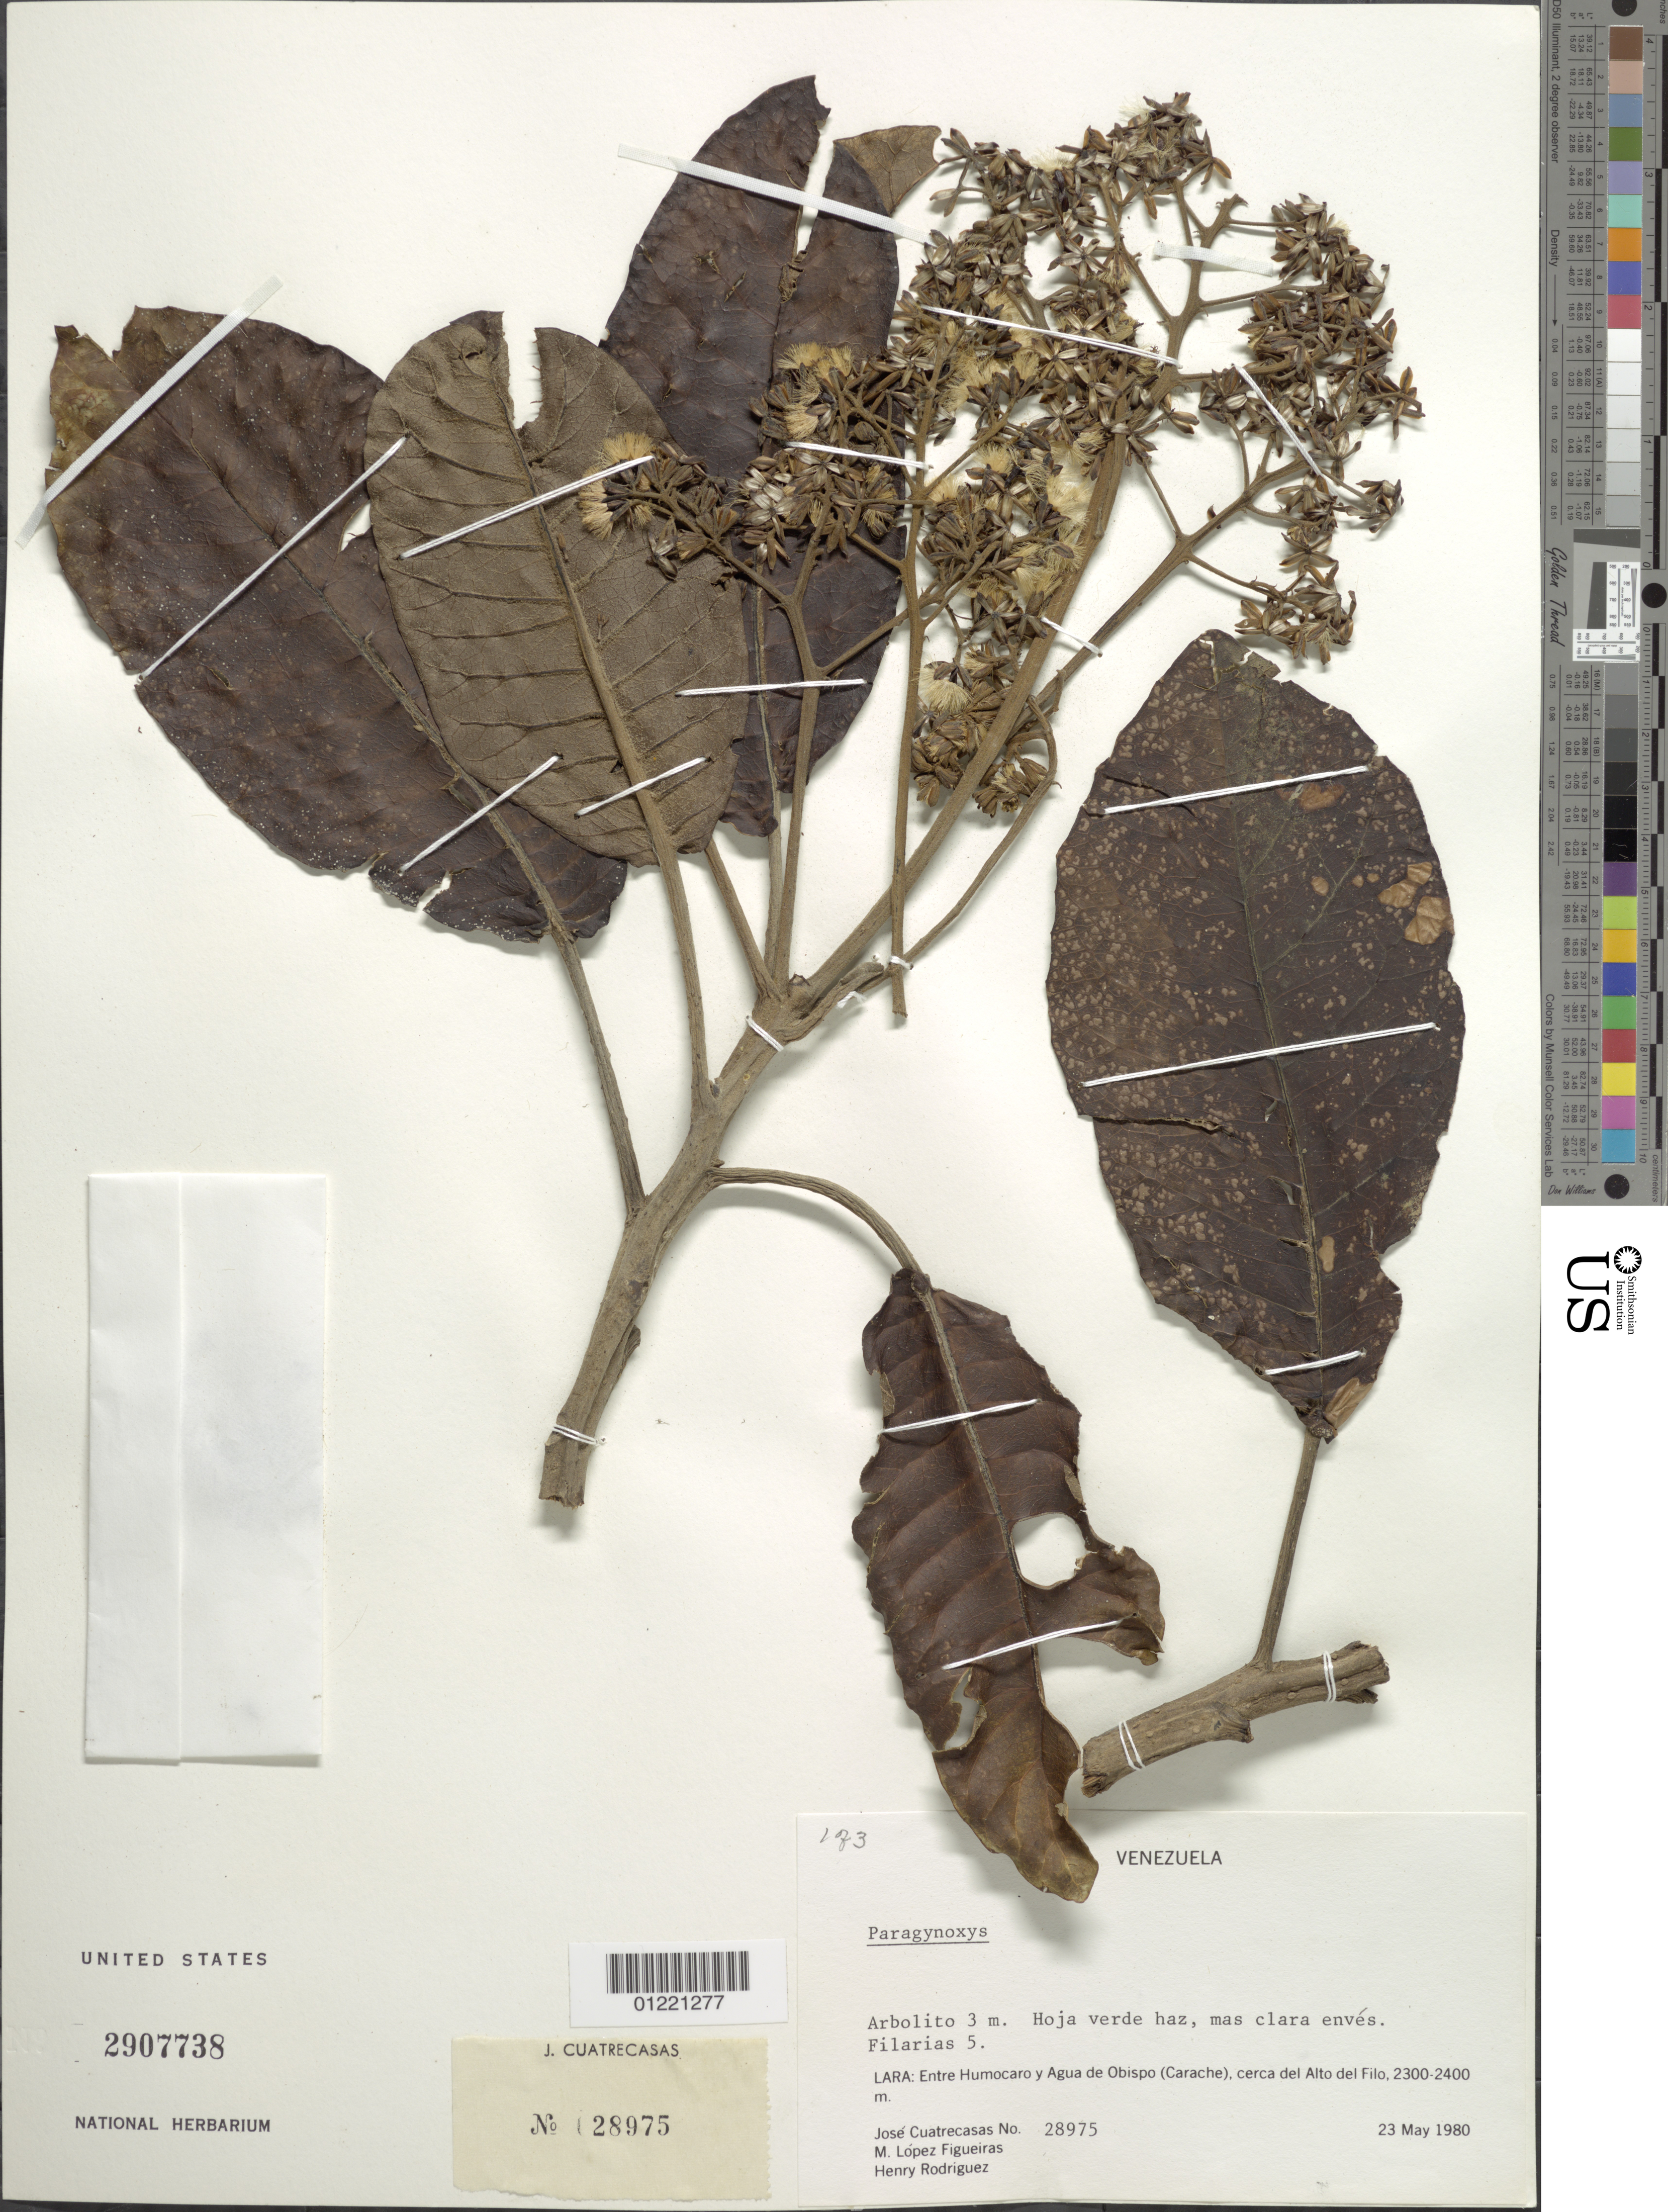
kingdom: Plantae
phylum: Tracheophyta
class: Magnoliopsida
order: Asterales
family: Asteraceae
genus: Paragynoxys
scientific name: Paragynoxys venezuelae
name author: (V.M. Badillo) Cuatrec.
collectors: J. Cuatrecasas, M. López Figueiras & H. Rodriguez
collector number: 28975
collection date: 1980-05-23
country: Venezuela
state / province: Lara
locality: Entre Humocaro y Agua de Obispo (Carache), cerca del Alto del Filo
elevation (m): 2300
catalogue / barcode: US 2907738